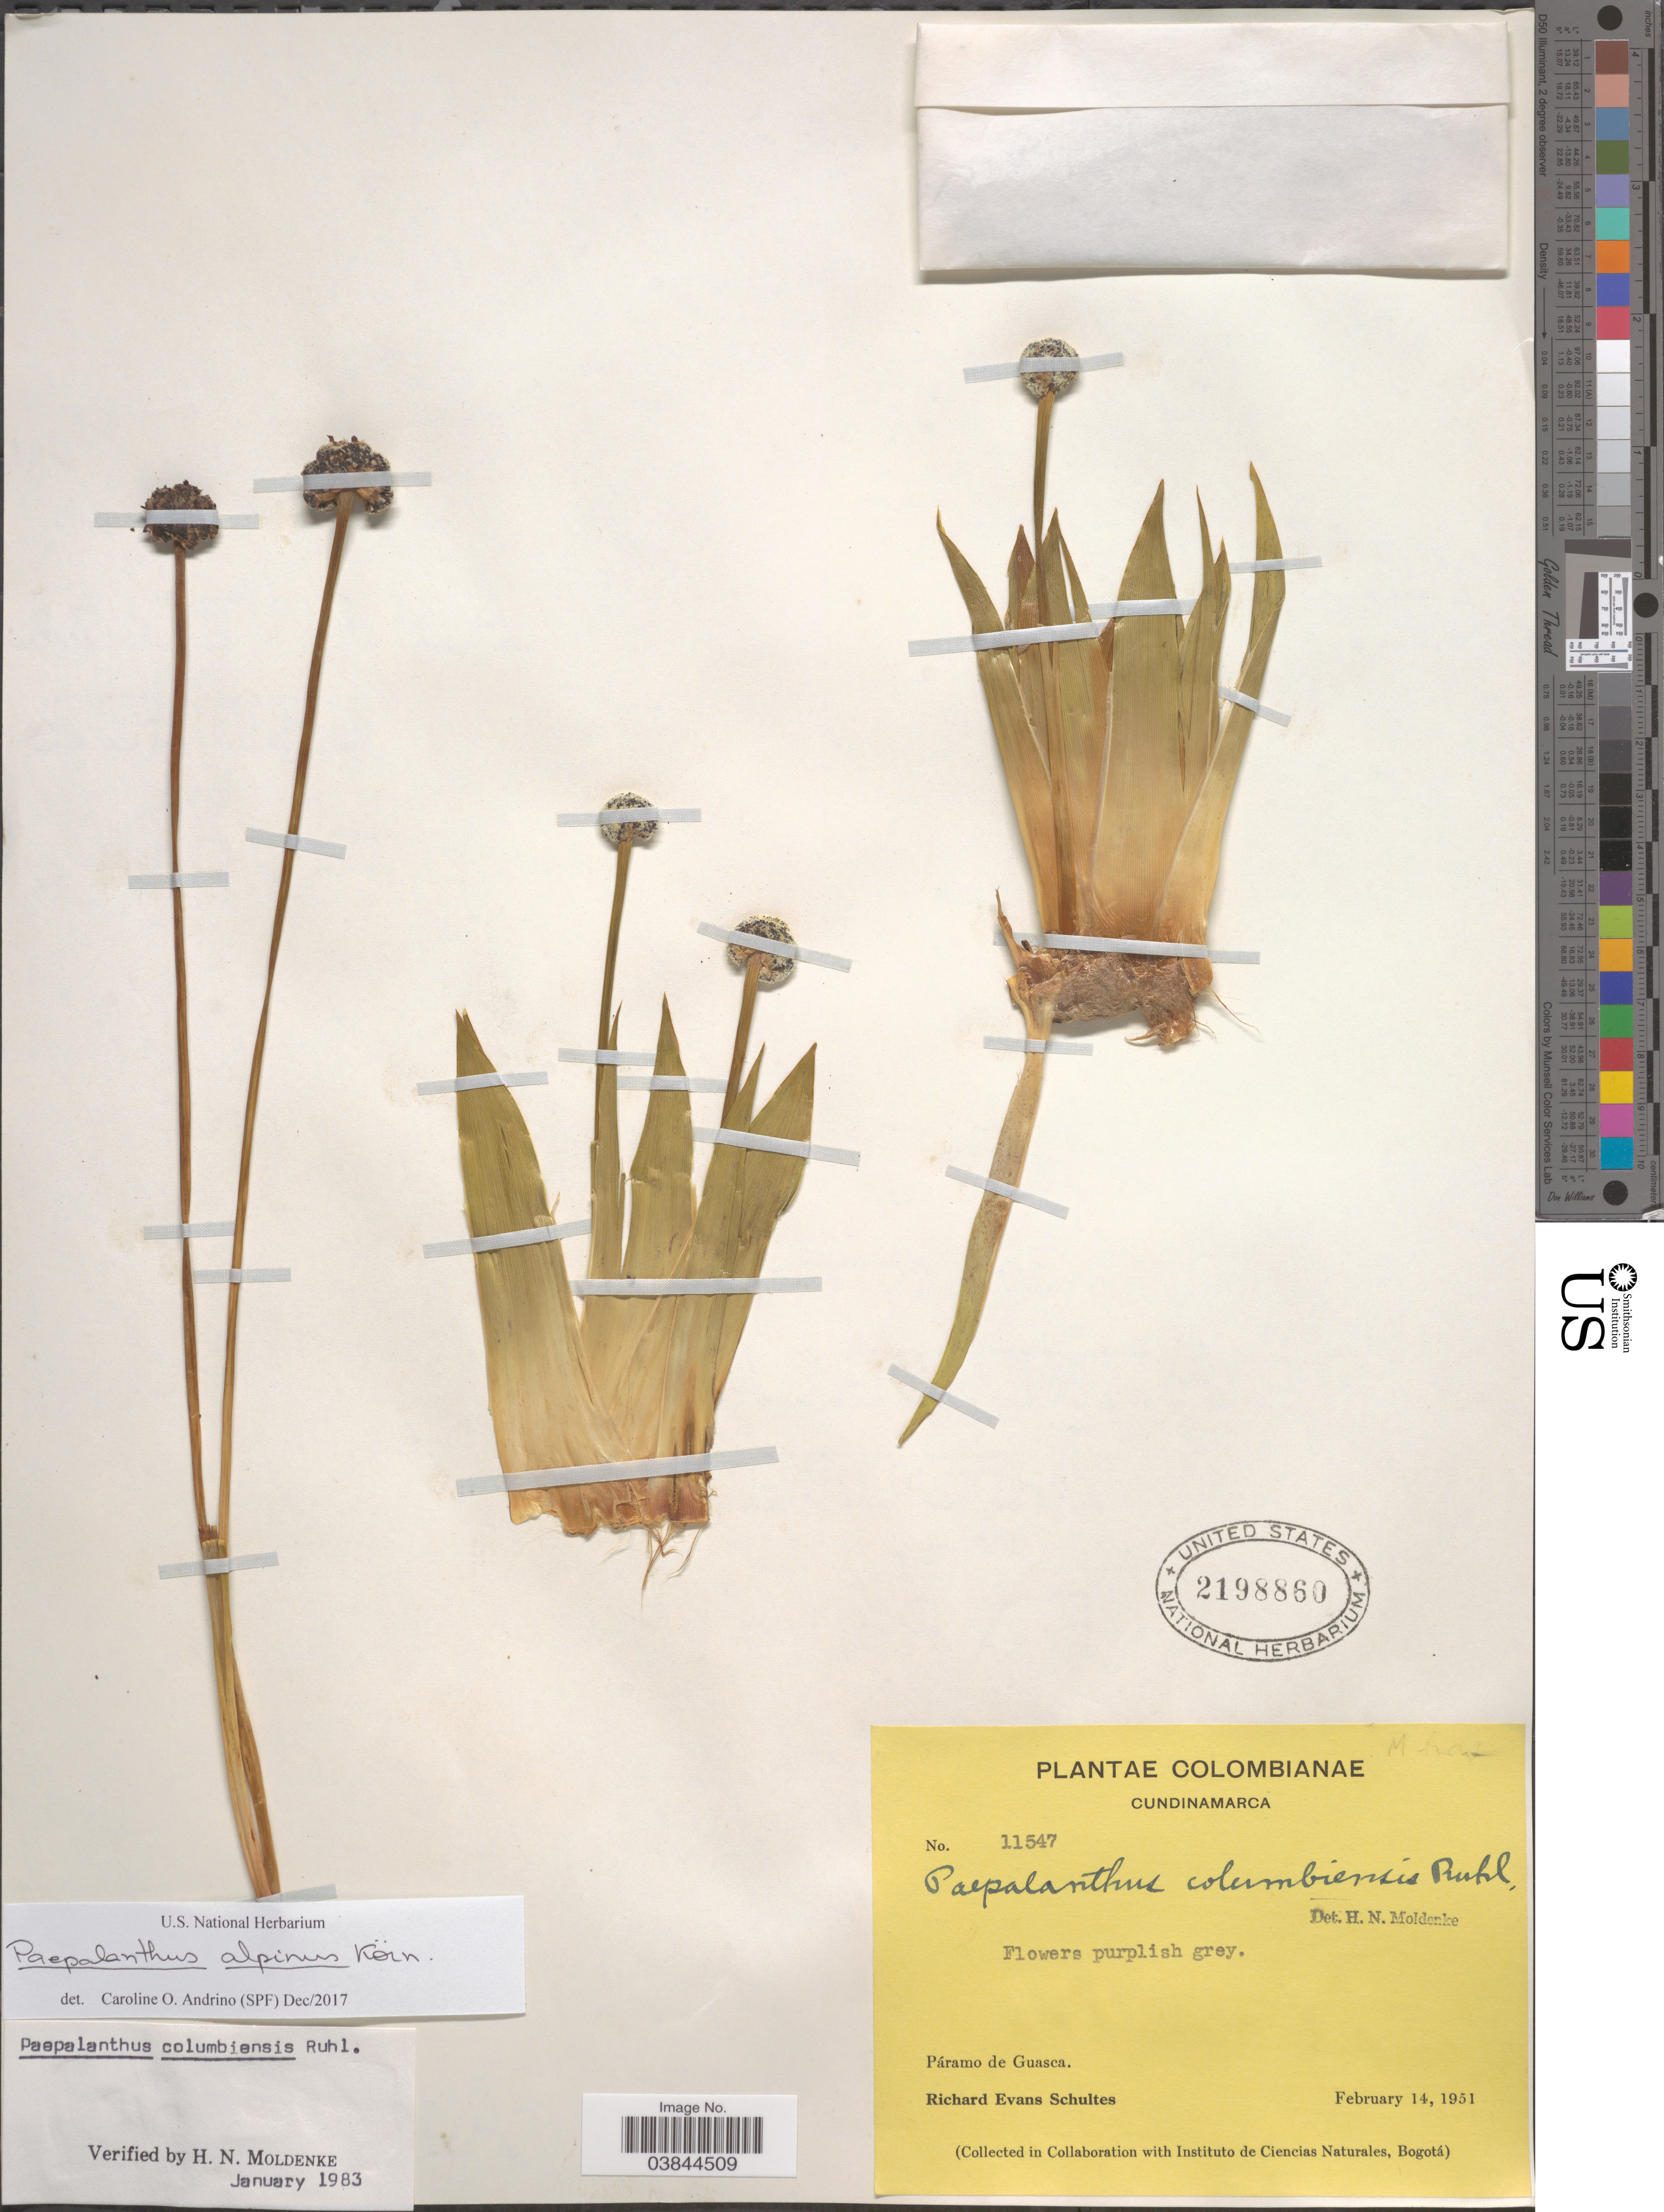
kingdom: Plantae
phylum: Tracheophyta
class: Liliopsida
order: Poales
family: Eriocaulaceae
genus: Paepalanthus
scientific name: Paepalanthus alpinus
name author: Körn.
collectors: R. E. Schultes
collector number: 11547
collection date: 1951-02-14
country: Colombia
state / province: Cundinamarca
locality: Páramo de Guasca.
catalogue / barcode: US 2198860